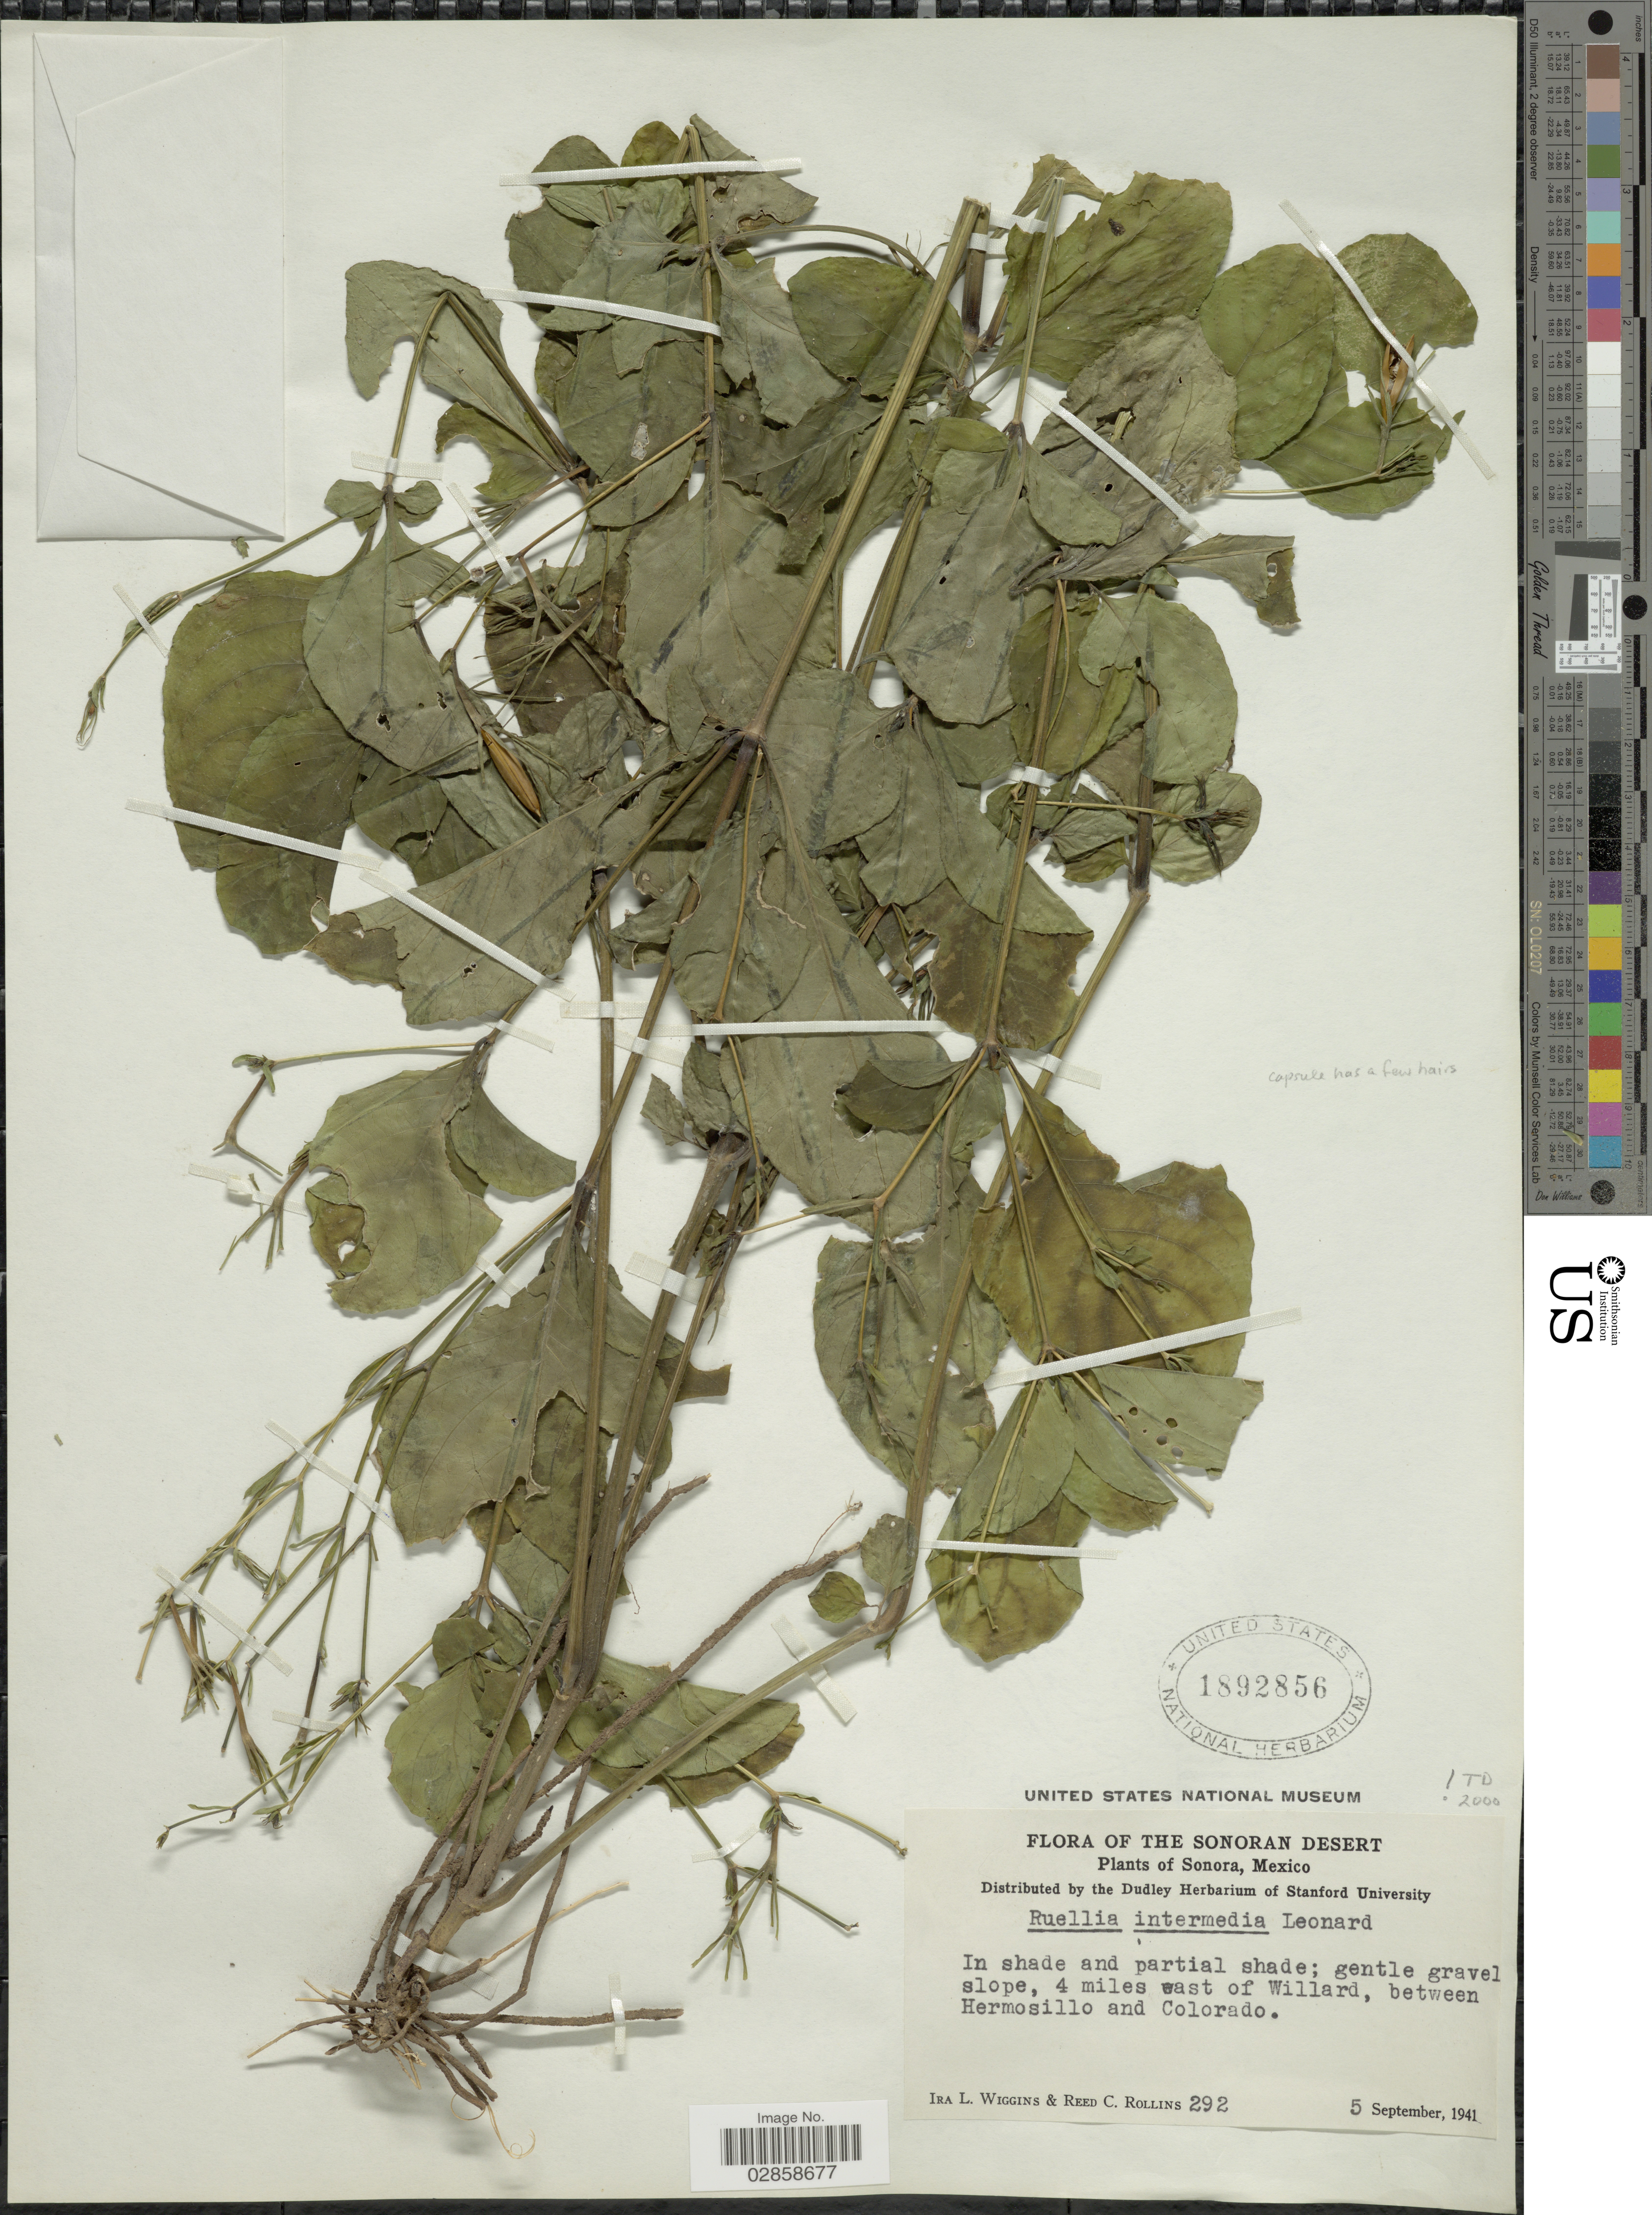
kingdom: Plantae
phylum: Tracheophyta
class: Magnoliopsida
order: Lamiales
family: Acanthaceae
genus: Ruellia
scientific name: Ruellia intermedia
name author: Leonard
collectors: I. L. Wiggins & R. C. Rollins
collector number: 292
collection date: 1941-09-05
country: Mexico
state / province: Sonora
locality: The Sonoran Desert. 4 miles east of Willard, between Hermosillo and Colorado.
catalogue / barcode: US 1892856